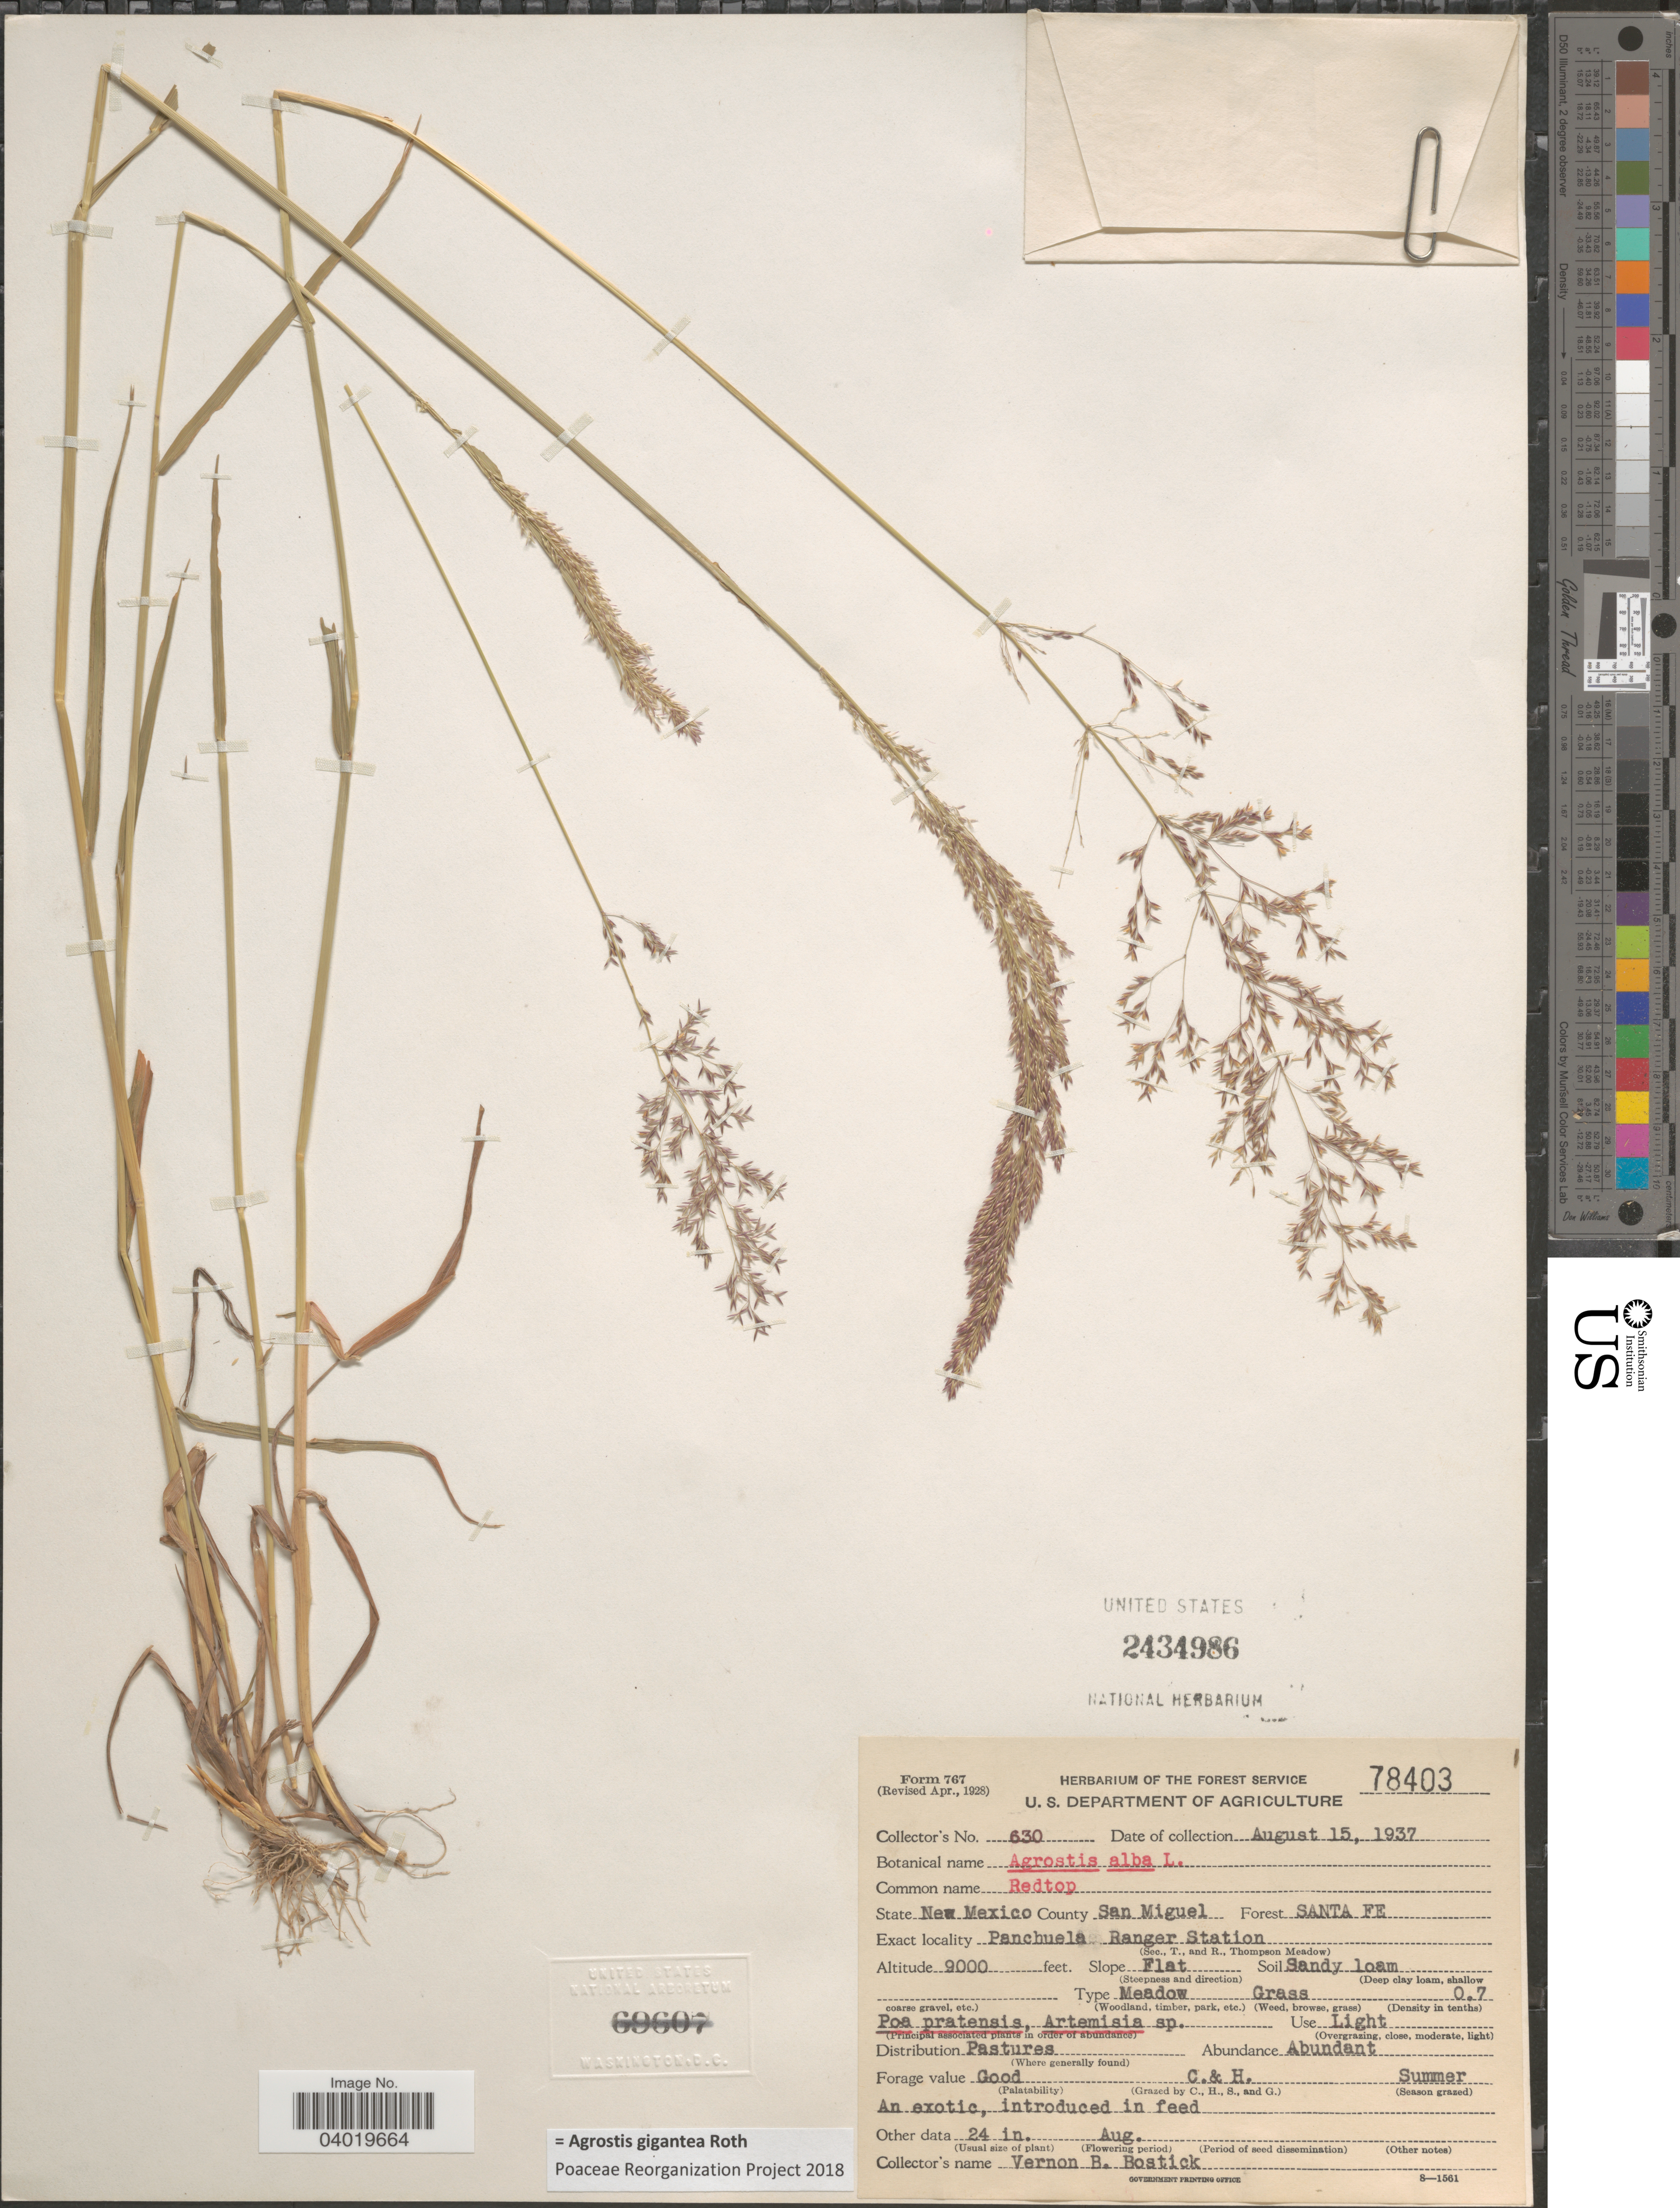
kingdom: Plantae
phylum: Tracheophyta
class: Liliopsida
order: Poales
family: Poaceae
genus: Agrostis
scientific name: Agrostis gigantea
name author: Roth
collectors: V. Bostick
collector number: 630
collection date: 1937-08-15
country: United States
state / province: New Mexico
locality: County San Miguel. Forest Santa Fe. Panchuela Ranger Station.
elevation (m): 2743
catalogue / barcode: US 2434986